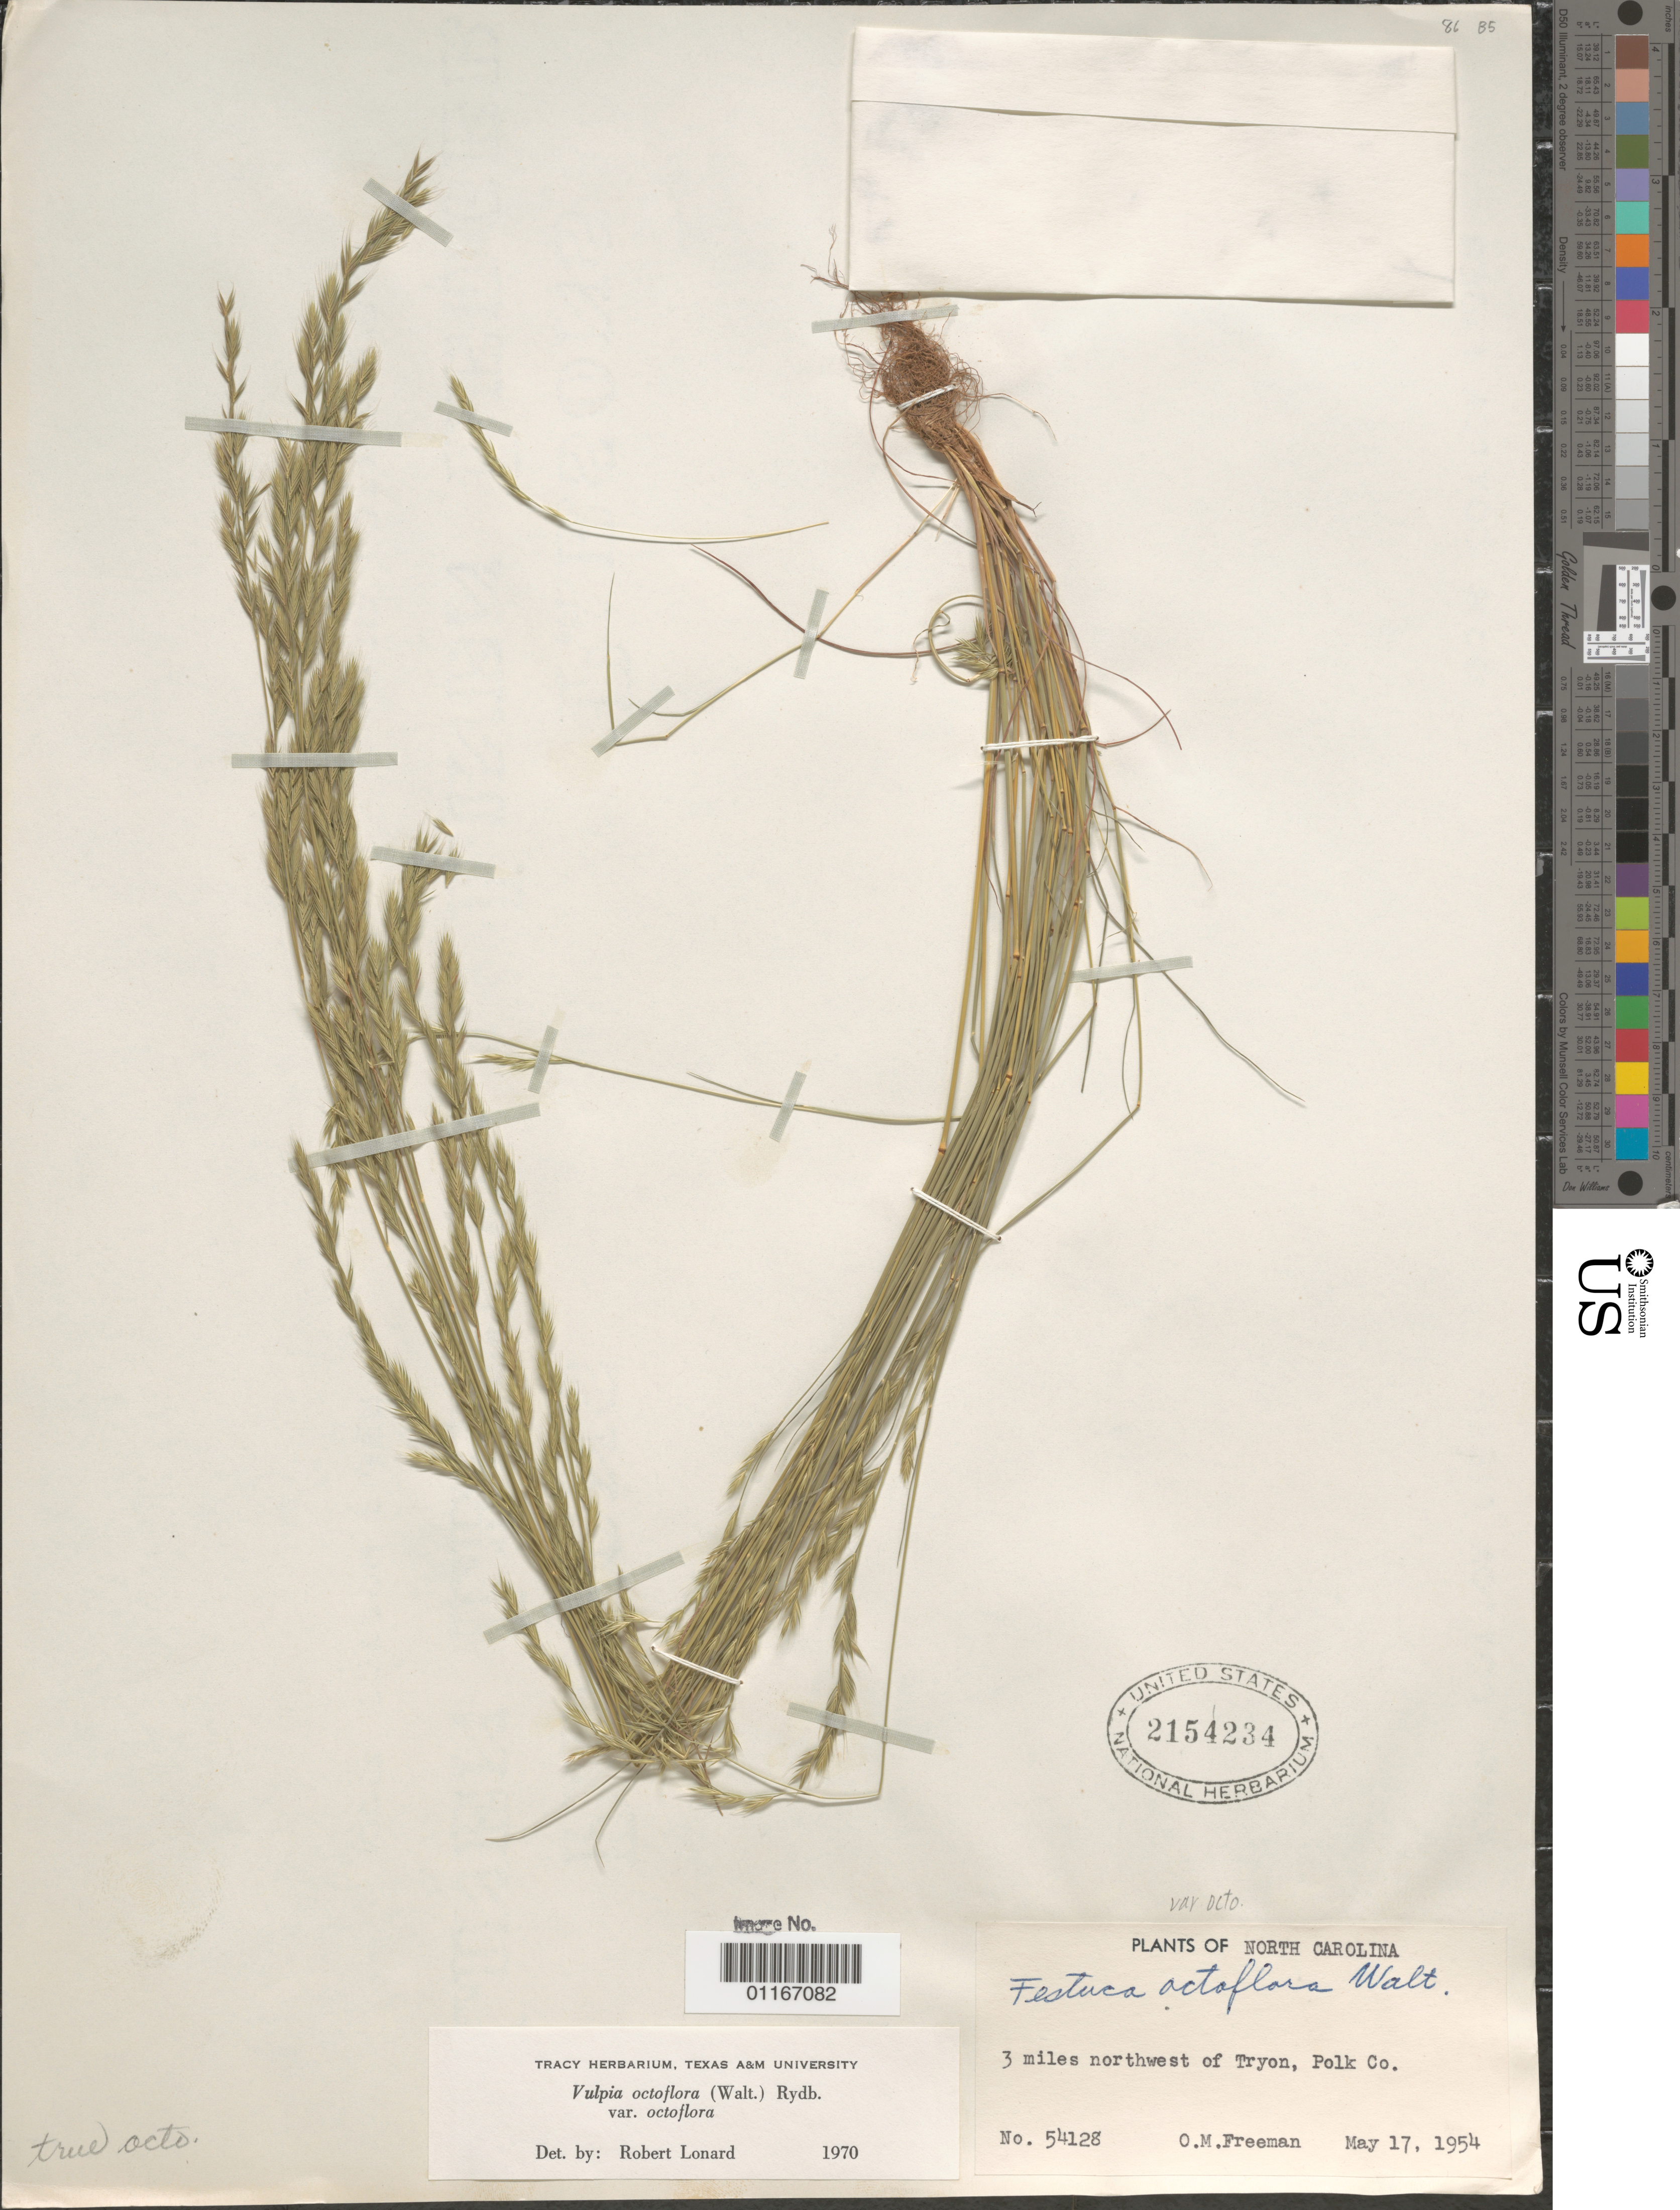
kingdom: Plantae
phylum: Tracheophyta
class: Liliopsida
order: Poales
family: Poaceae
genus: Vulpia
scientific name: Vulpia octoflora var. octoflora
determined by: Lonard, R. I.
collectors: O. Freeman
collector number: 54128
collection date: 1954-05-17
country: United States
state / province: North Carolina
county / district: Polk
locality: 3 miles northwest of Tryon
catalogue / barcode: US 2154234